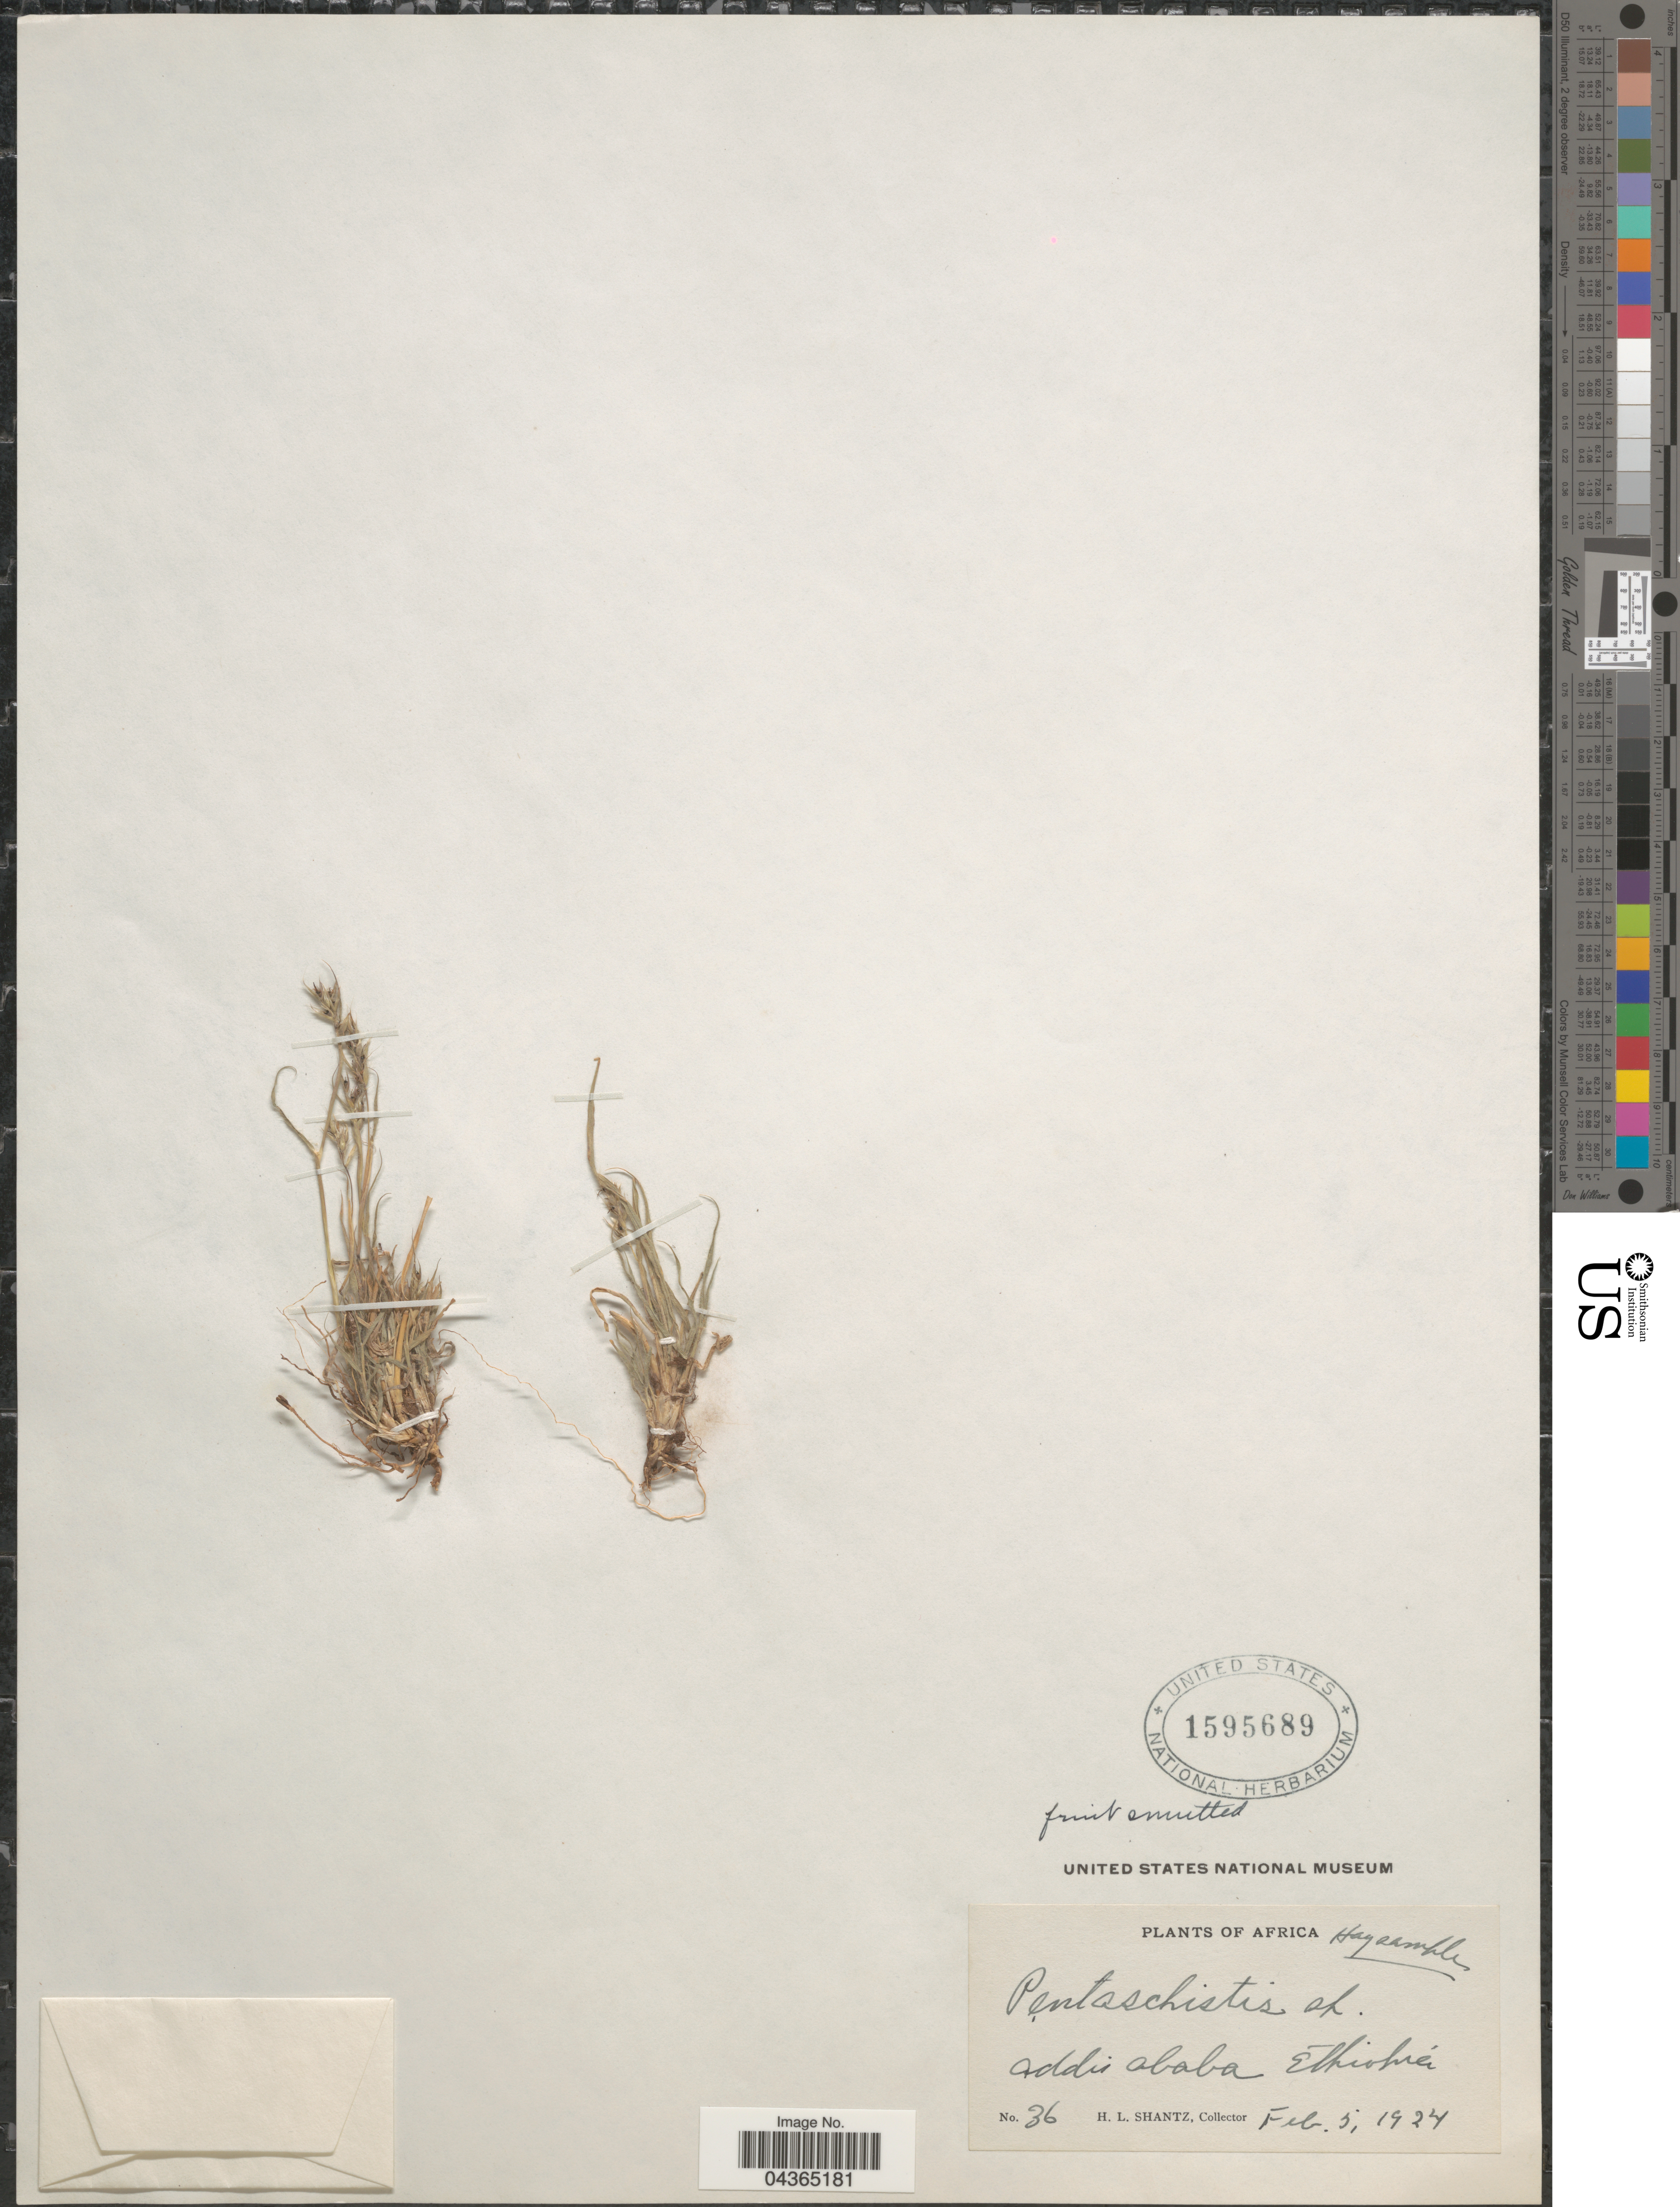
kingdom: Plantae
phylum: Tracheophyta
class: Liliopsida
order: Poales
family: Poaceae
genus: Pentameris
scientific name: Pentameris sp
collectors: H. Shantz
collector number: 36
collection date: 1924-02-05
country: Ethiopia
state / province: Addis Ababa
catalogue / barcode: US 1595689